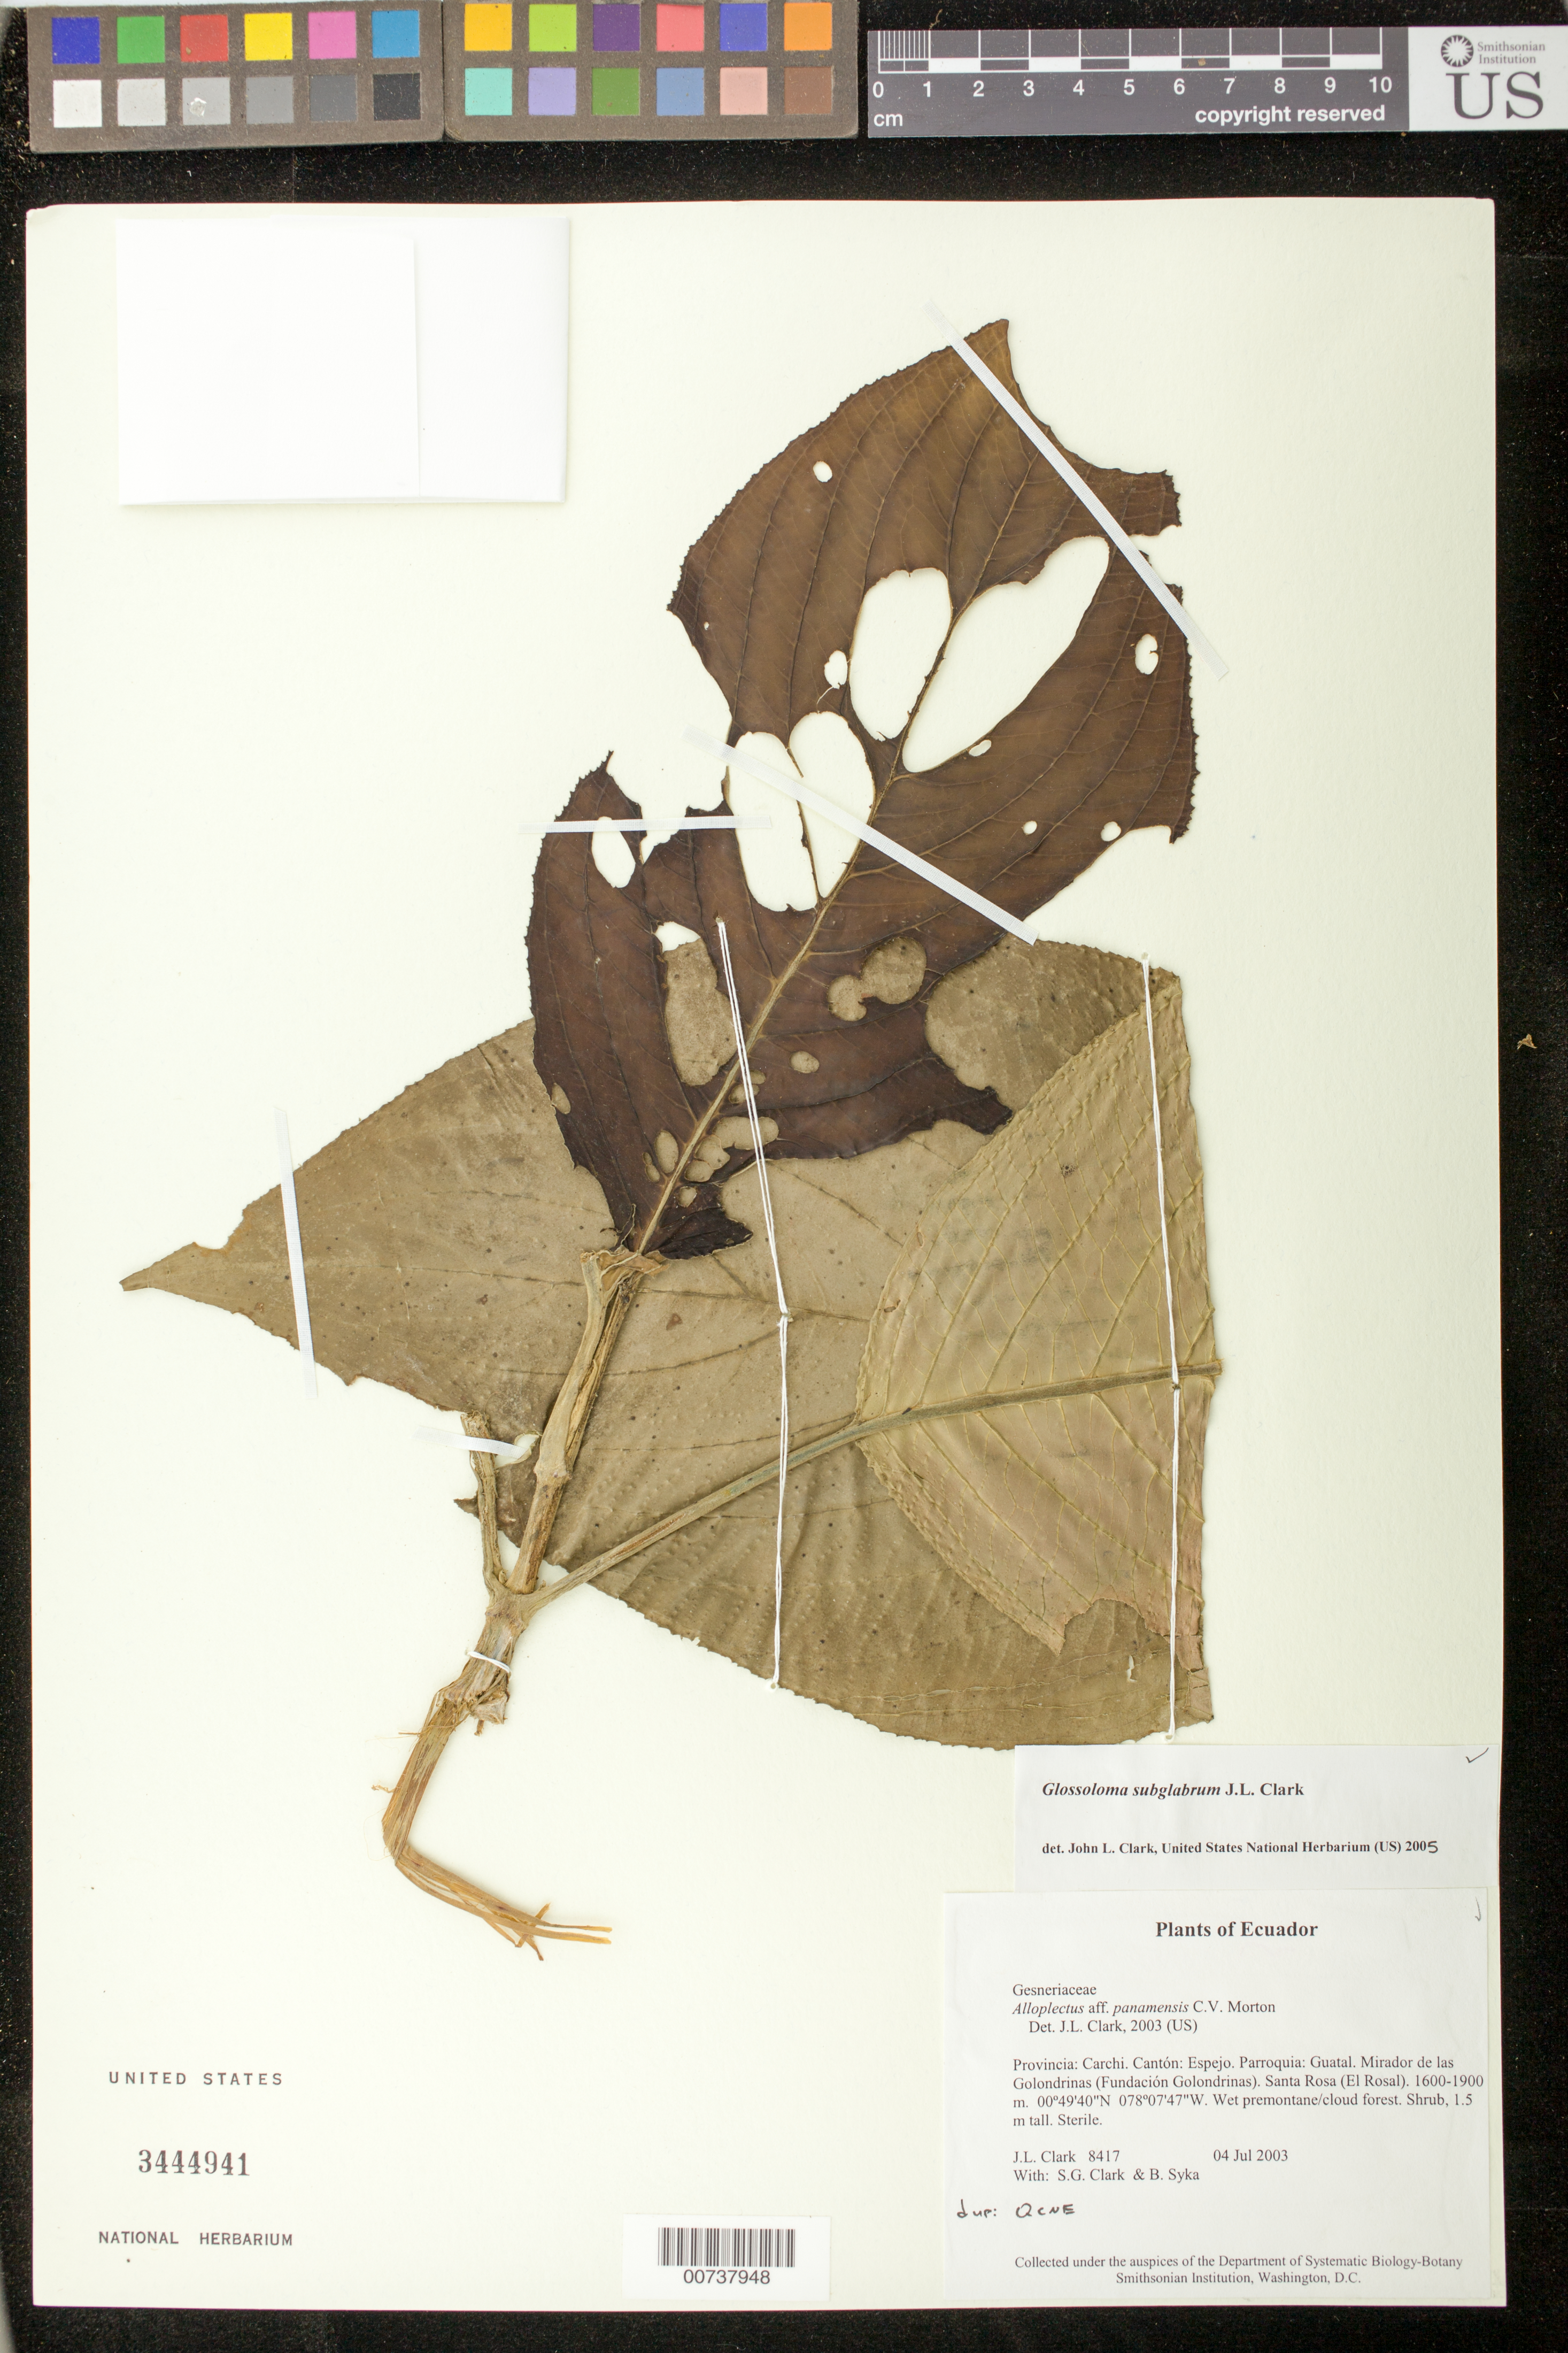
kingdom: Plantae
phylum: Tracheophyta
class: Magnoliopsida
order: Lamiales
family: Gesneriaceae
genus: Glossoloma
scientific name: Glossoloma subglabrum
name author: J.L. Clark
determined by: Clark, J. L., (SEL), The Marie Selby Botanical Garden (UNITED STATES)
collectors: J. L. Clark, S. G. Clark & B. Syka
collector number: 8417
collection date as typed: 04 Jul 2003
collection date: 2003-07-04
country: Ecuador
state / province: Carchi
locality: Espejo. Parroquia: Guatal. Mirador de las Golondrinas (Fundación Golondrinas). Santa Rosa (El Rosal).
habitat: Wet premontane/cloud forest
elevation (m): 1600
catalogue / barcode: US 3444941